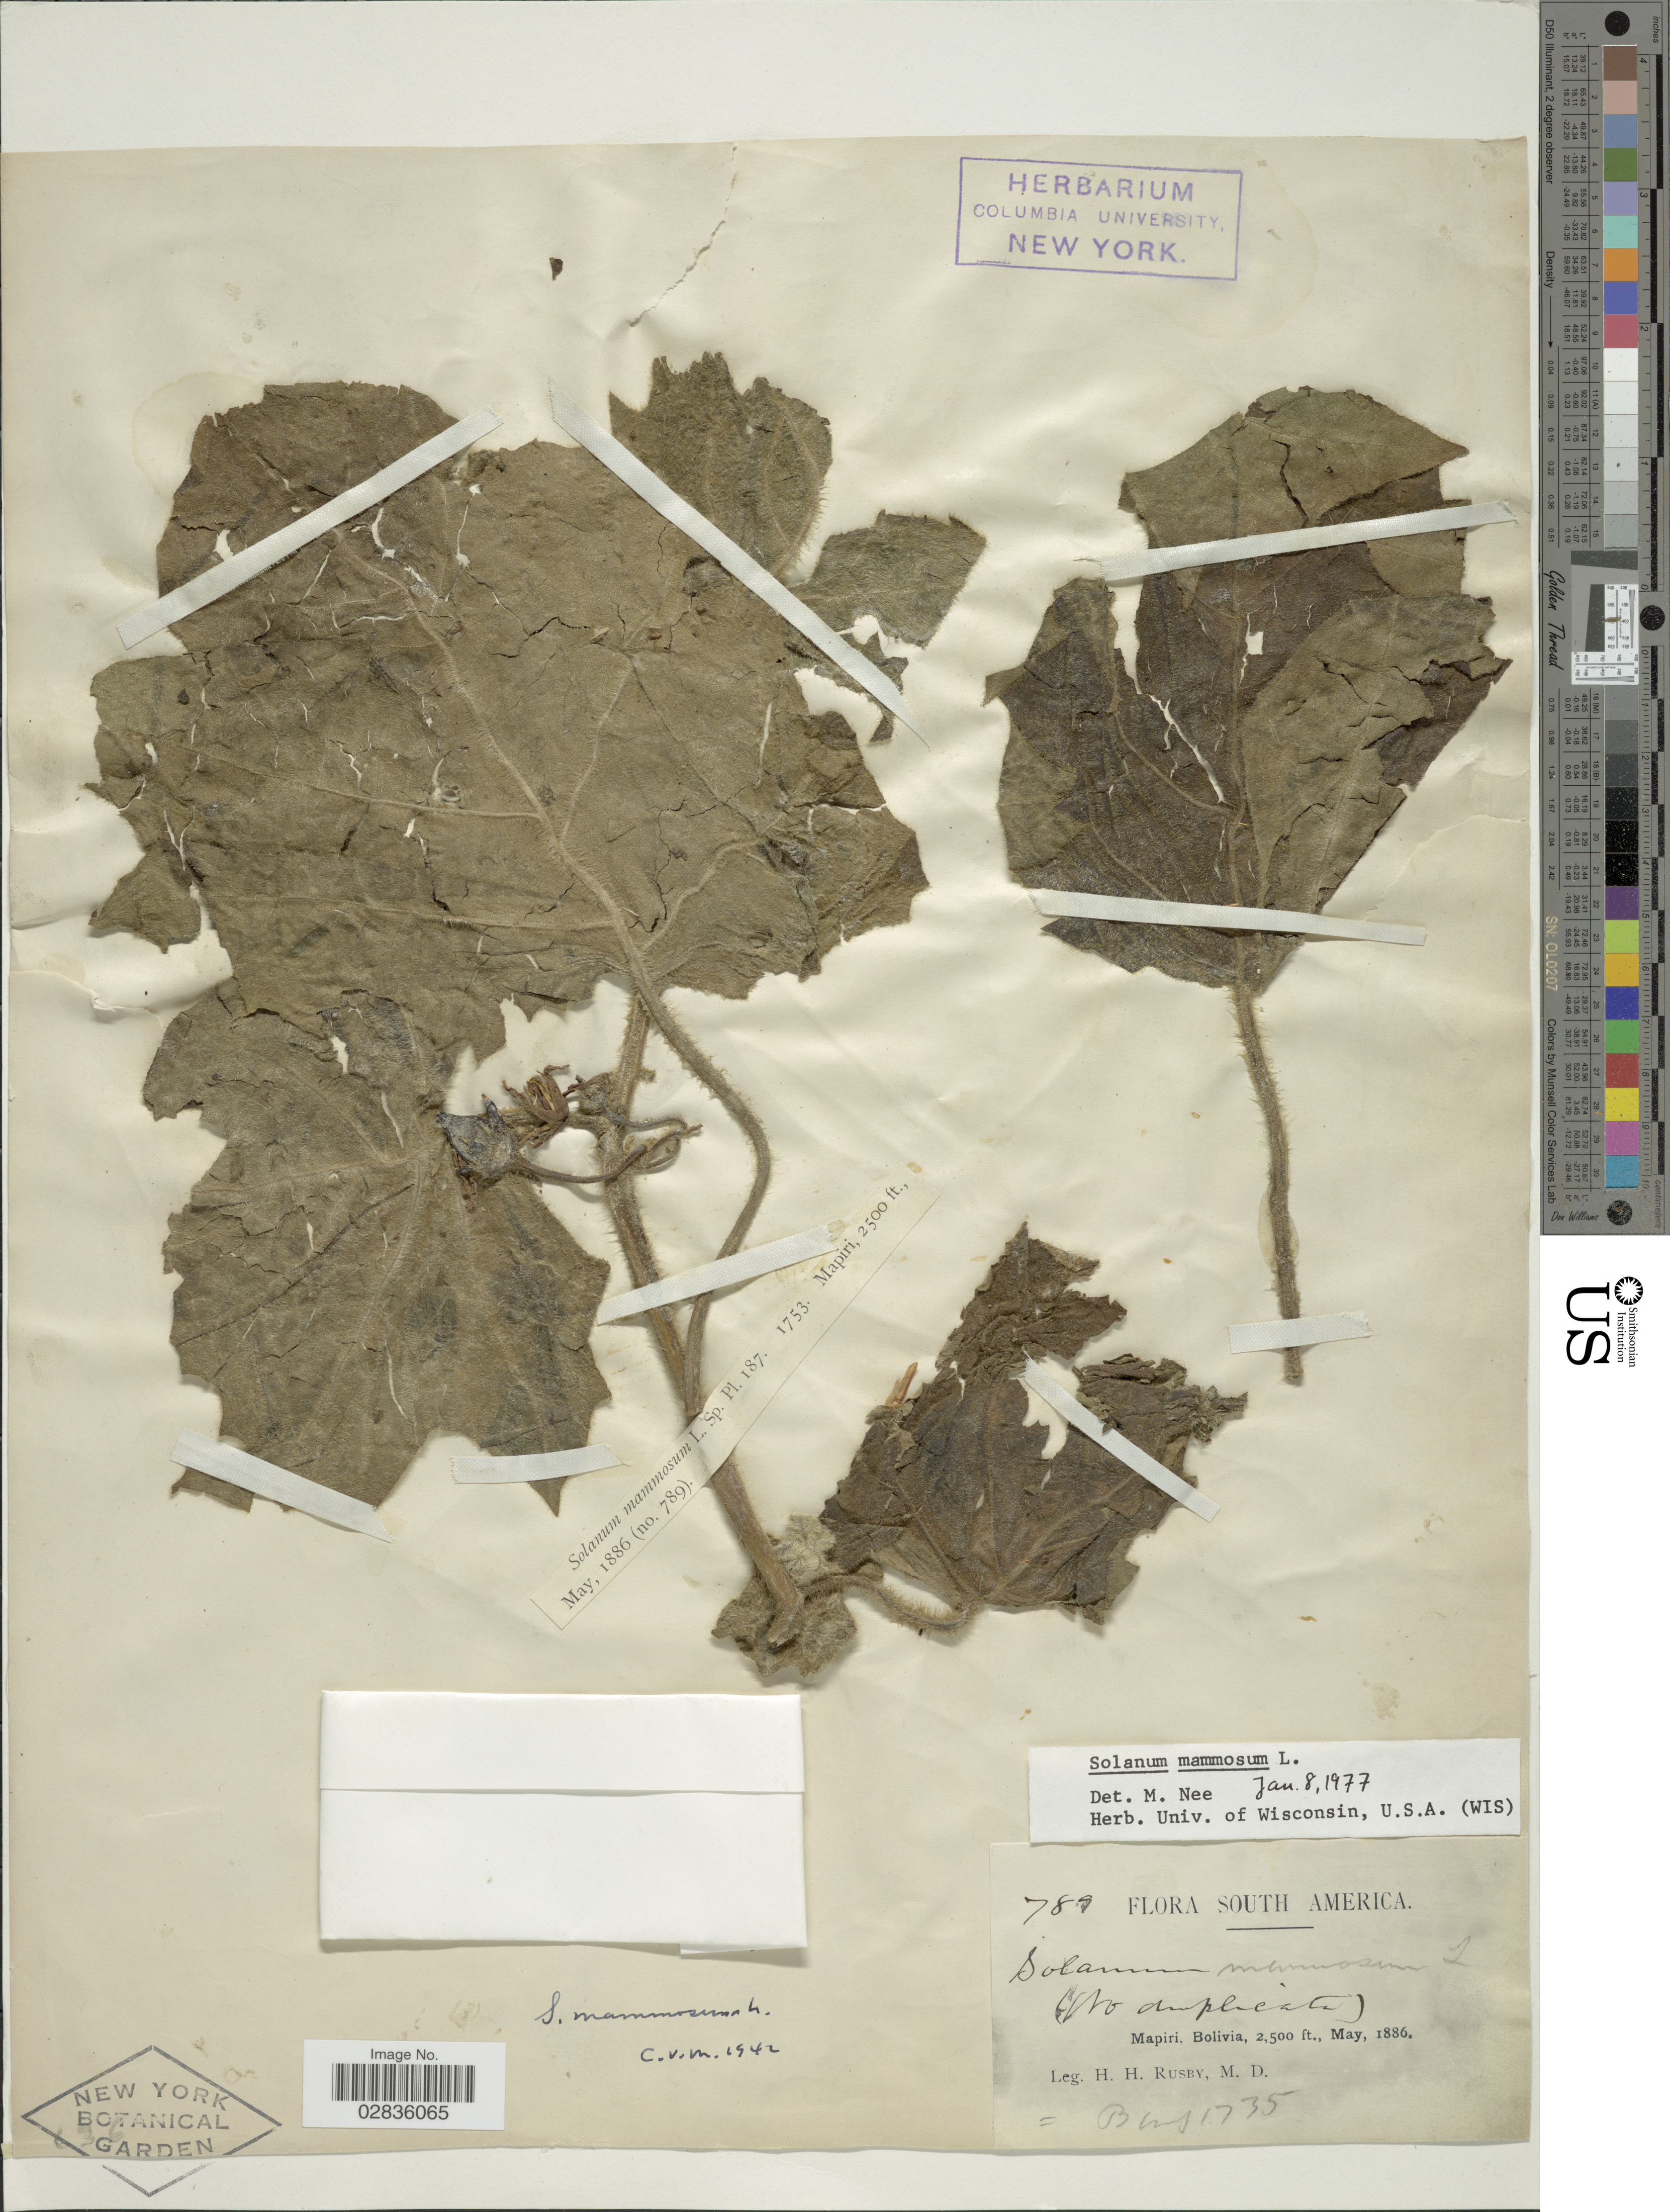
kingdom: Plantae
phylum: Tracheophyta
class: Magnoliopsida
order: Solanales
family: Solanaceae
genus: Solanum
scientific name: Solanum mammosum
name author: L.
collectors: H. H. Rusby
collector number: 789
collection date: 1886-05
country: Bolivia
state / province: La Páz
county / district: Larecaja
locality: Mapiri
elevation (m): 762